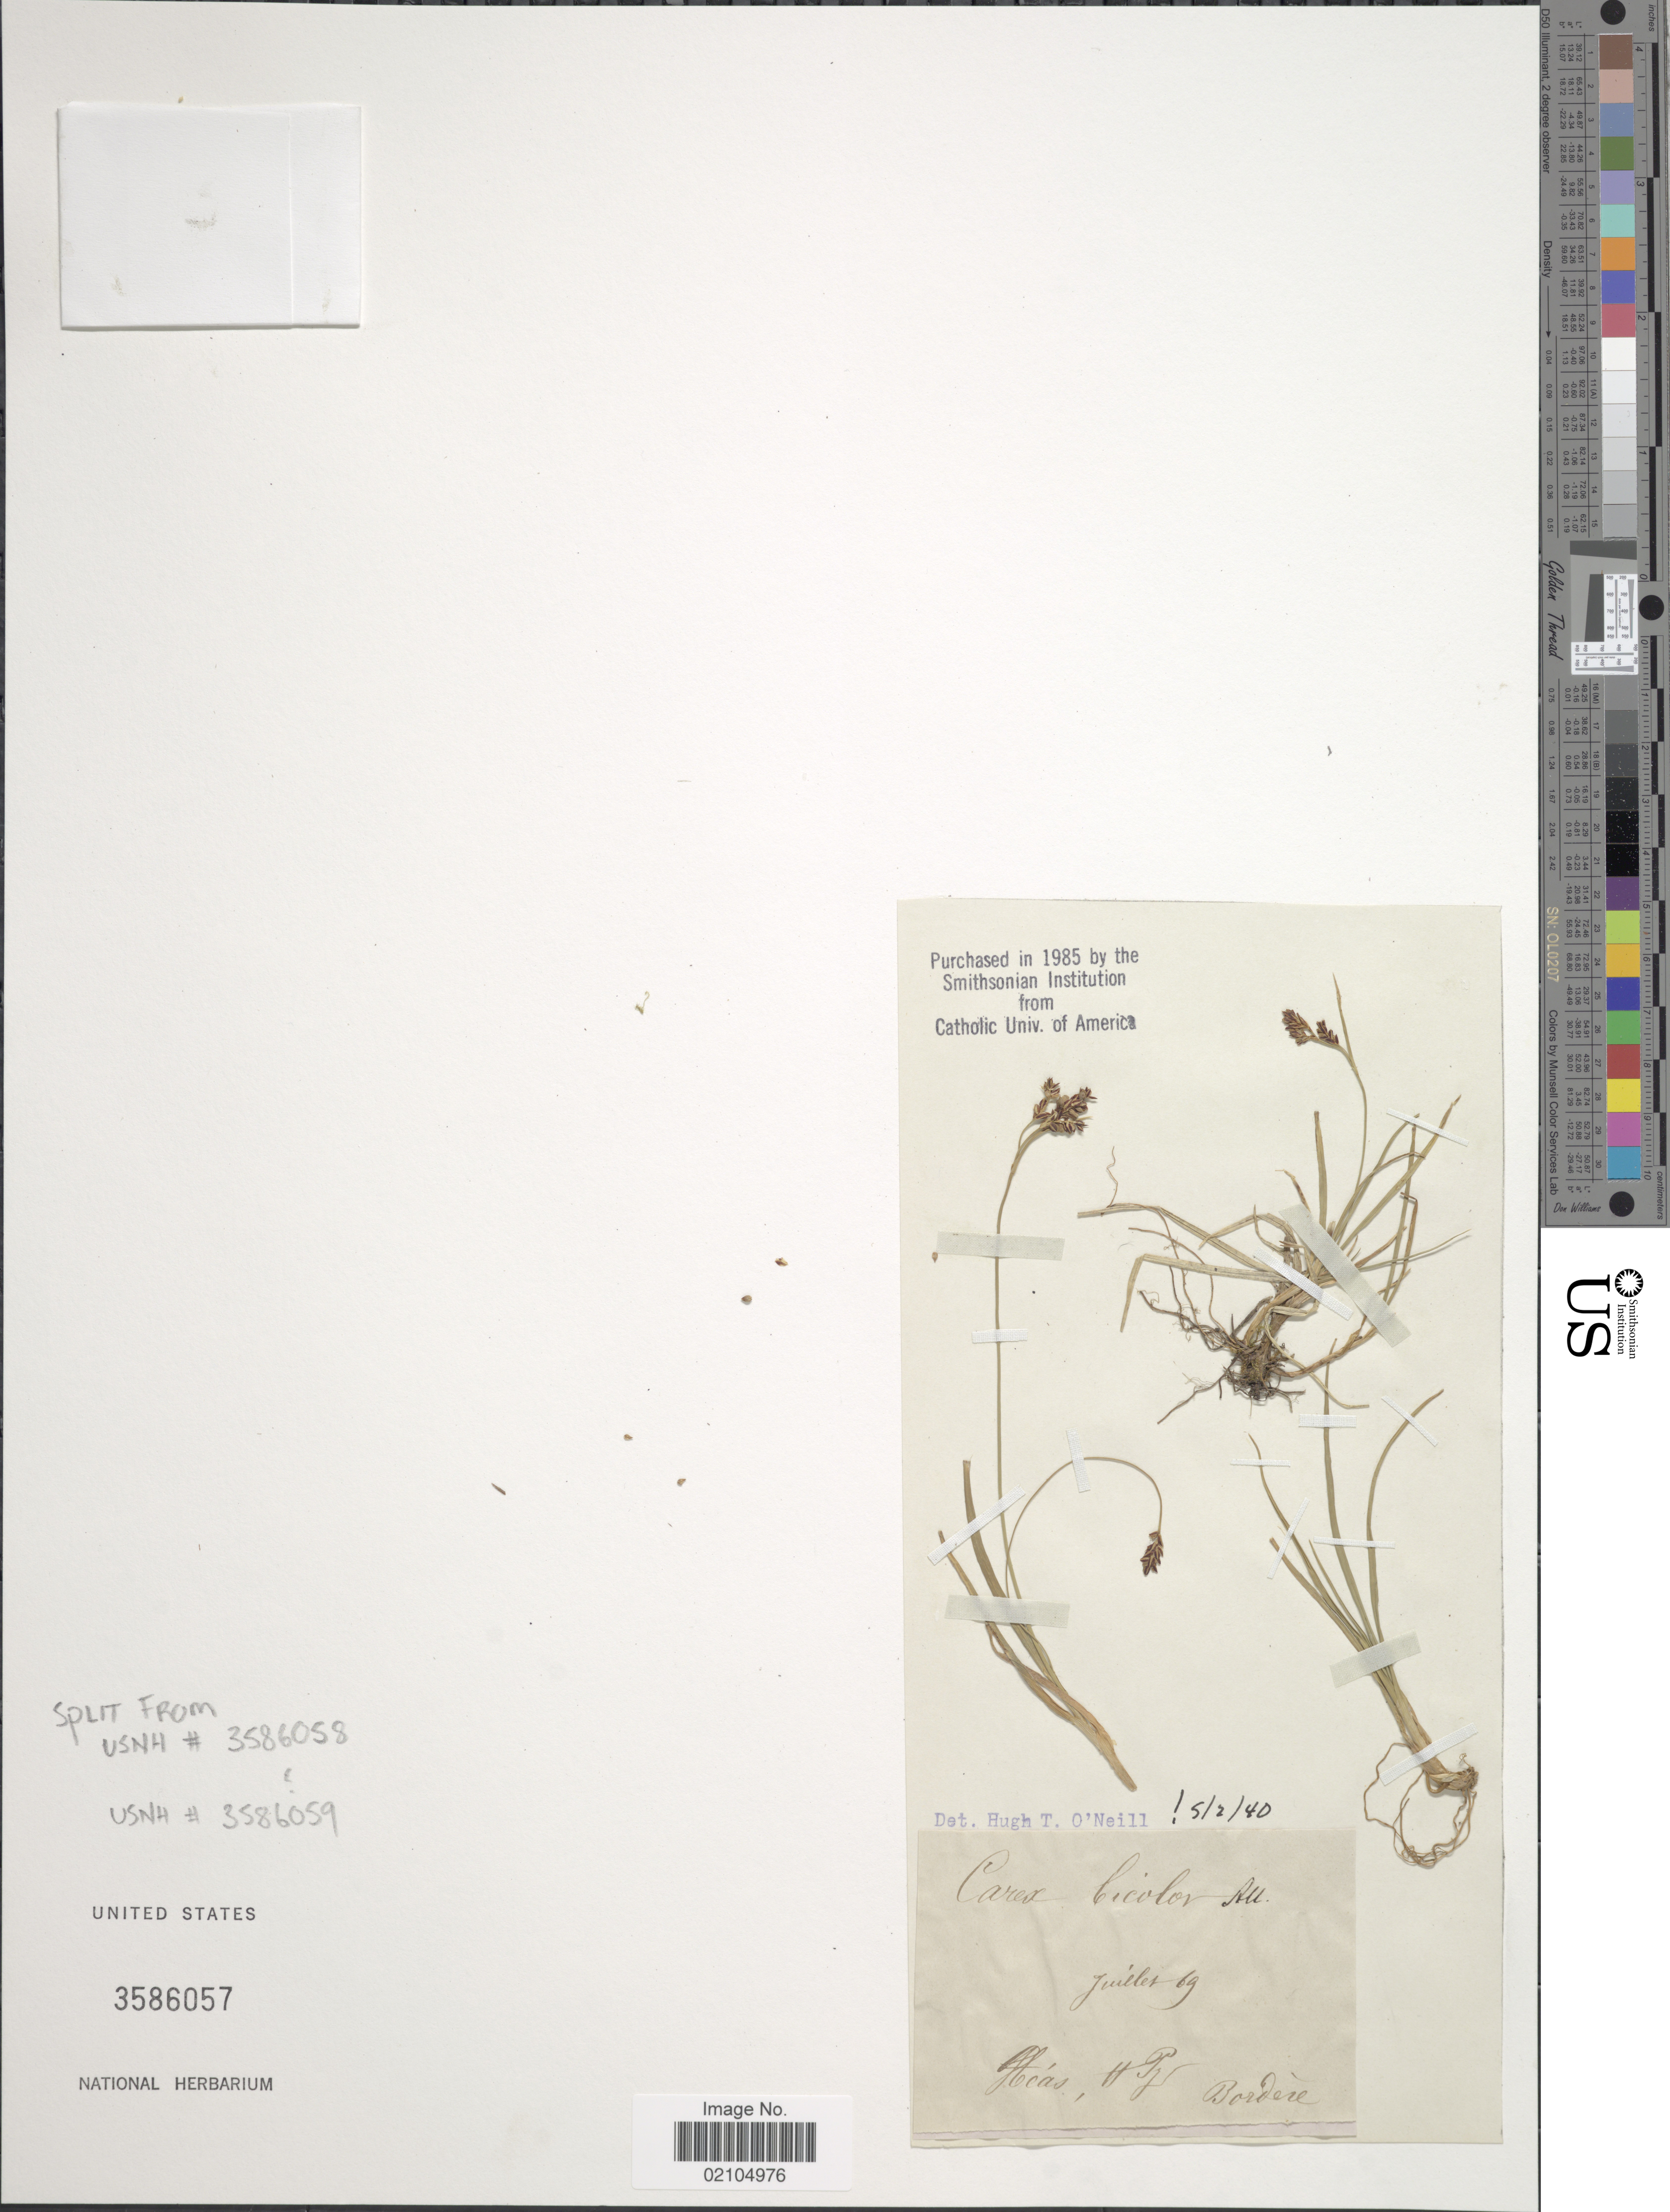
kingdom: Plantae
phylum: Tracheophyta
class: Liliopsida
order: Poales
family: Cyperaceae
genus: Carex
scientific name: Carex bicolor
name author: Bellardi ex All.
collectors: -. Bordere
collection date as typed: Transcribed d/m/y: /7/69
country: France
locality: Hcas, HPJ [interpreted]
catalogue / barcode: US 3586057